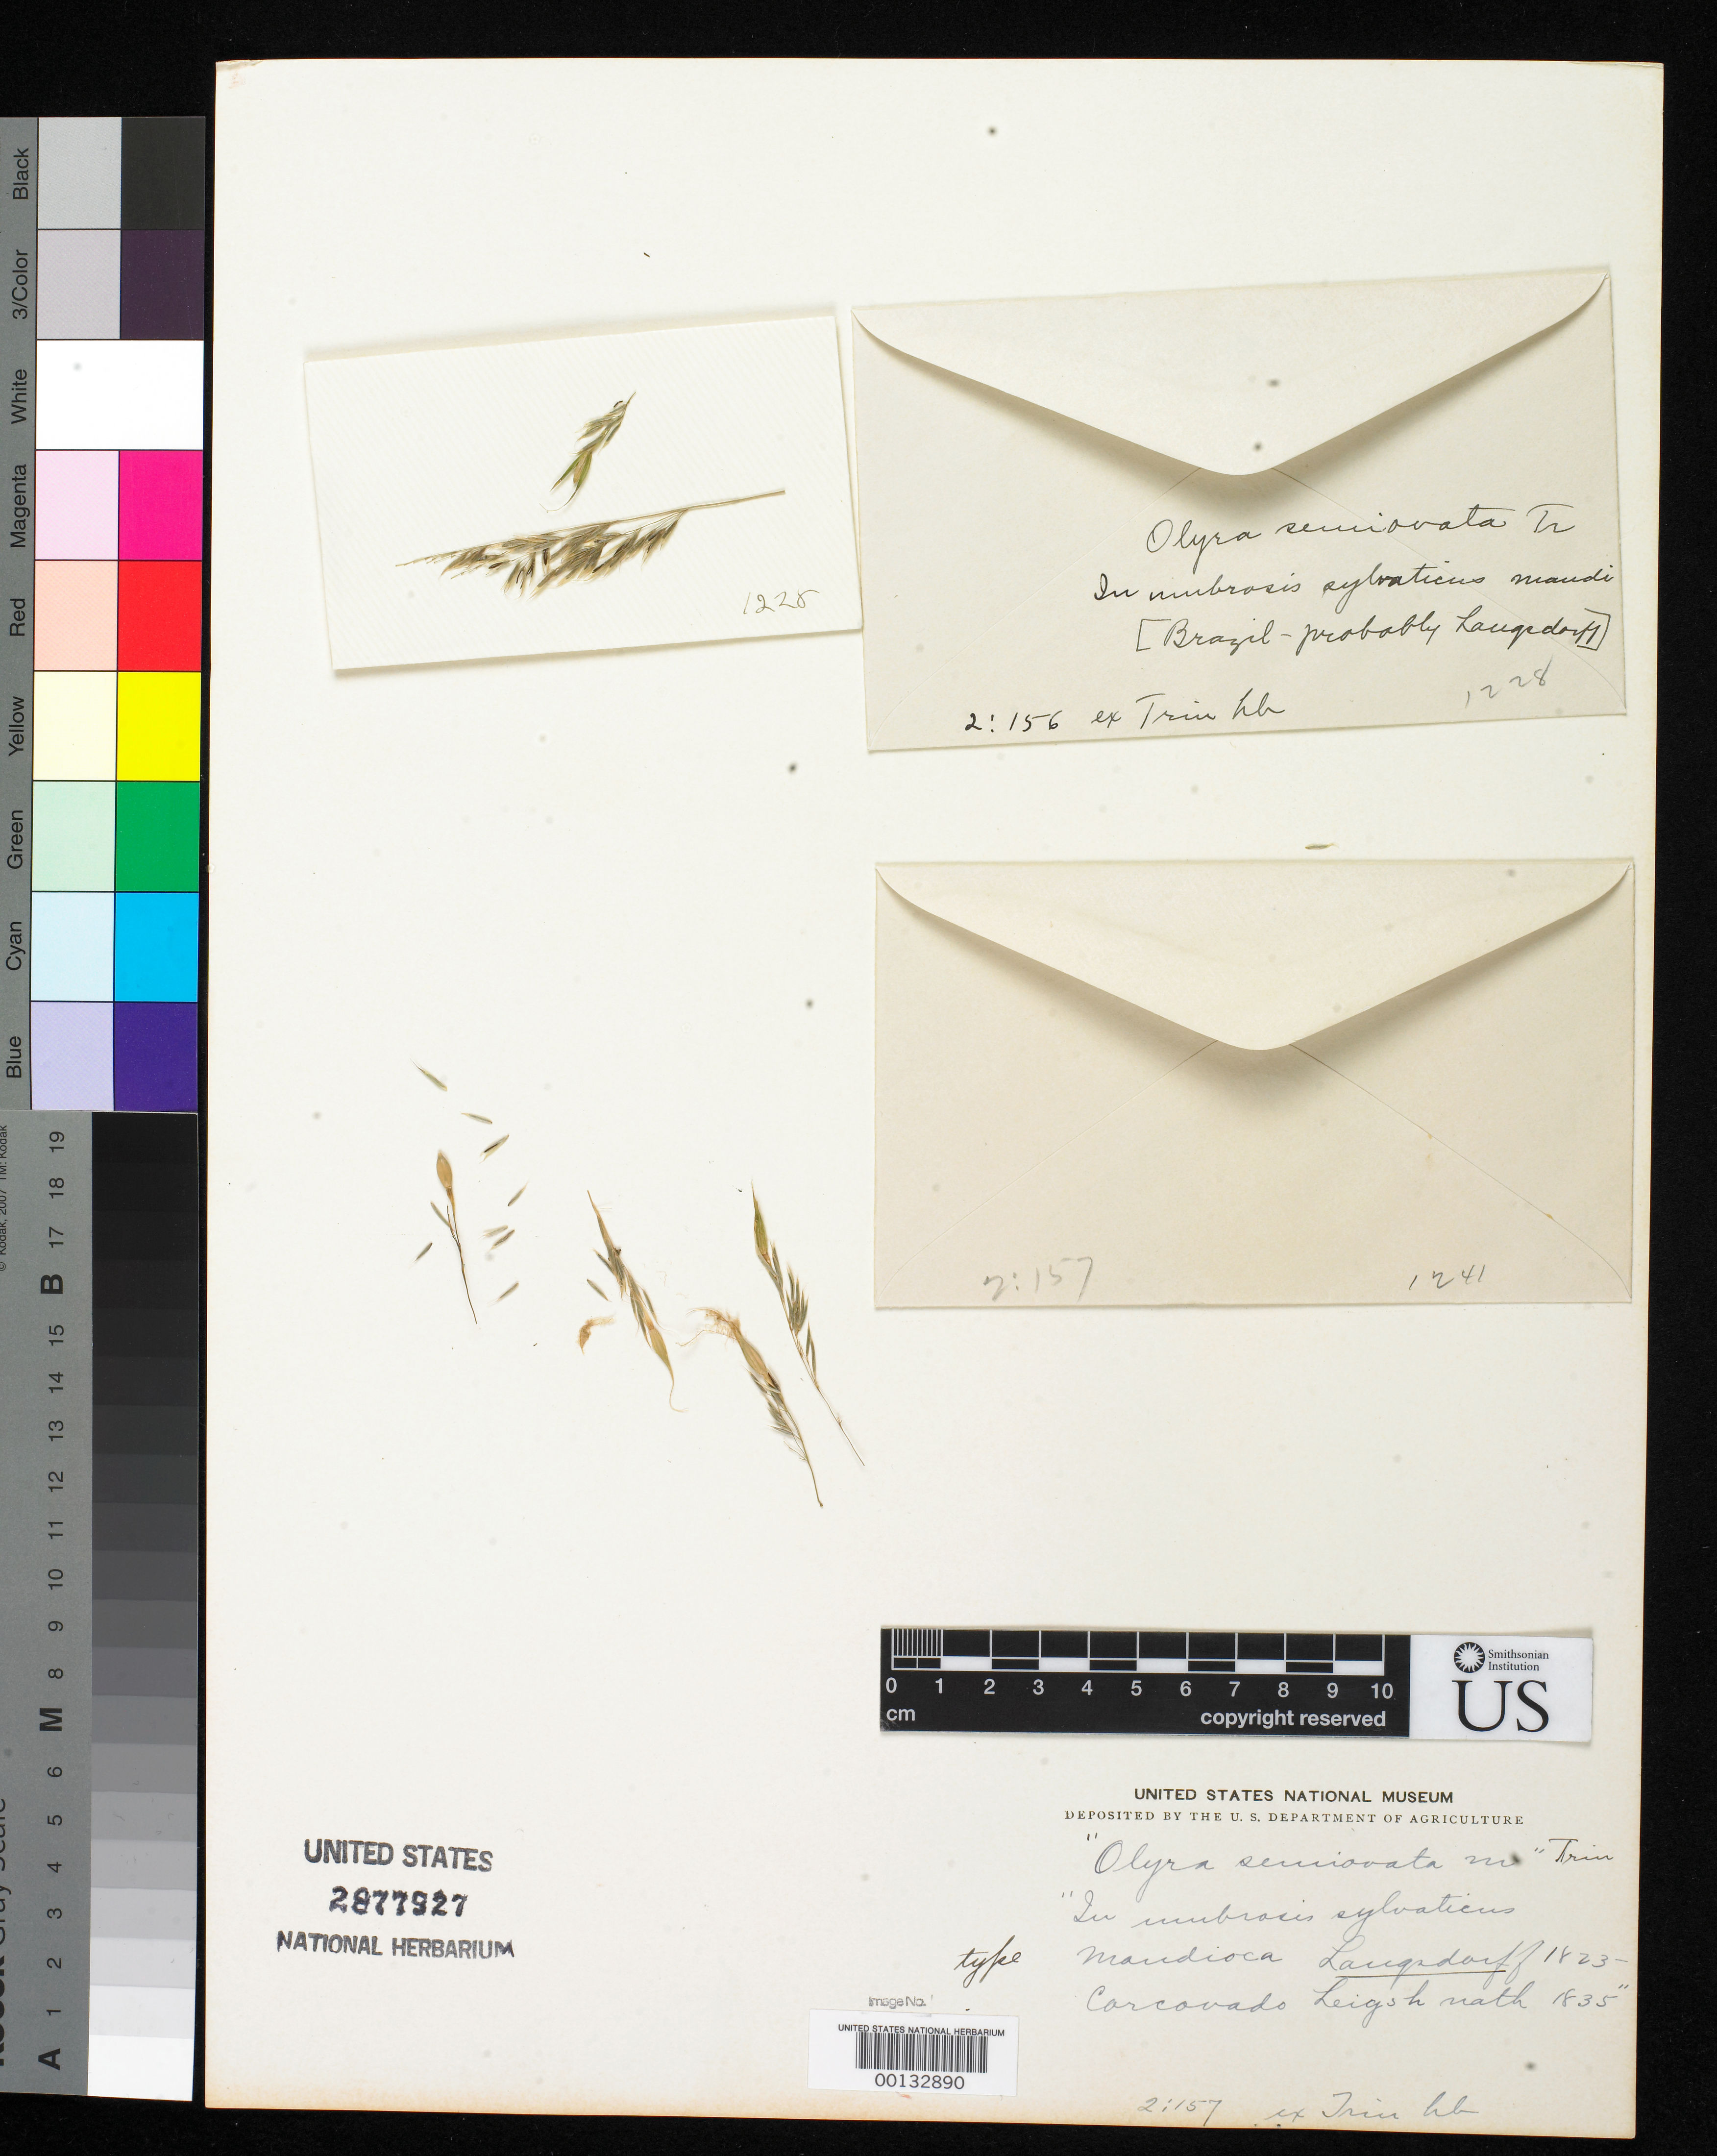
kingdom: Plantae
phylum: Tracheophyta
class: Liliopsida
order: Poales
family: Poaceae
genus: Olyra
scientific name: Olyra semiovata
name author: Trin.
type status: Type Fragment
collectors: G. H. von Langsdorff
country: Brazil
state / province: Bahia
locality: North of Esplanda city on road to Jaquera.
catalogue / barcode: US 2877927